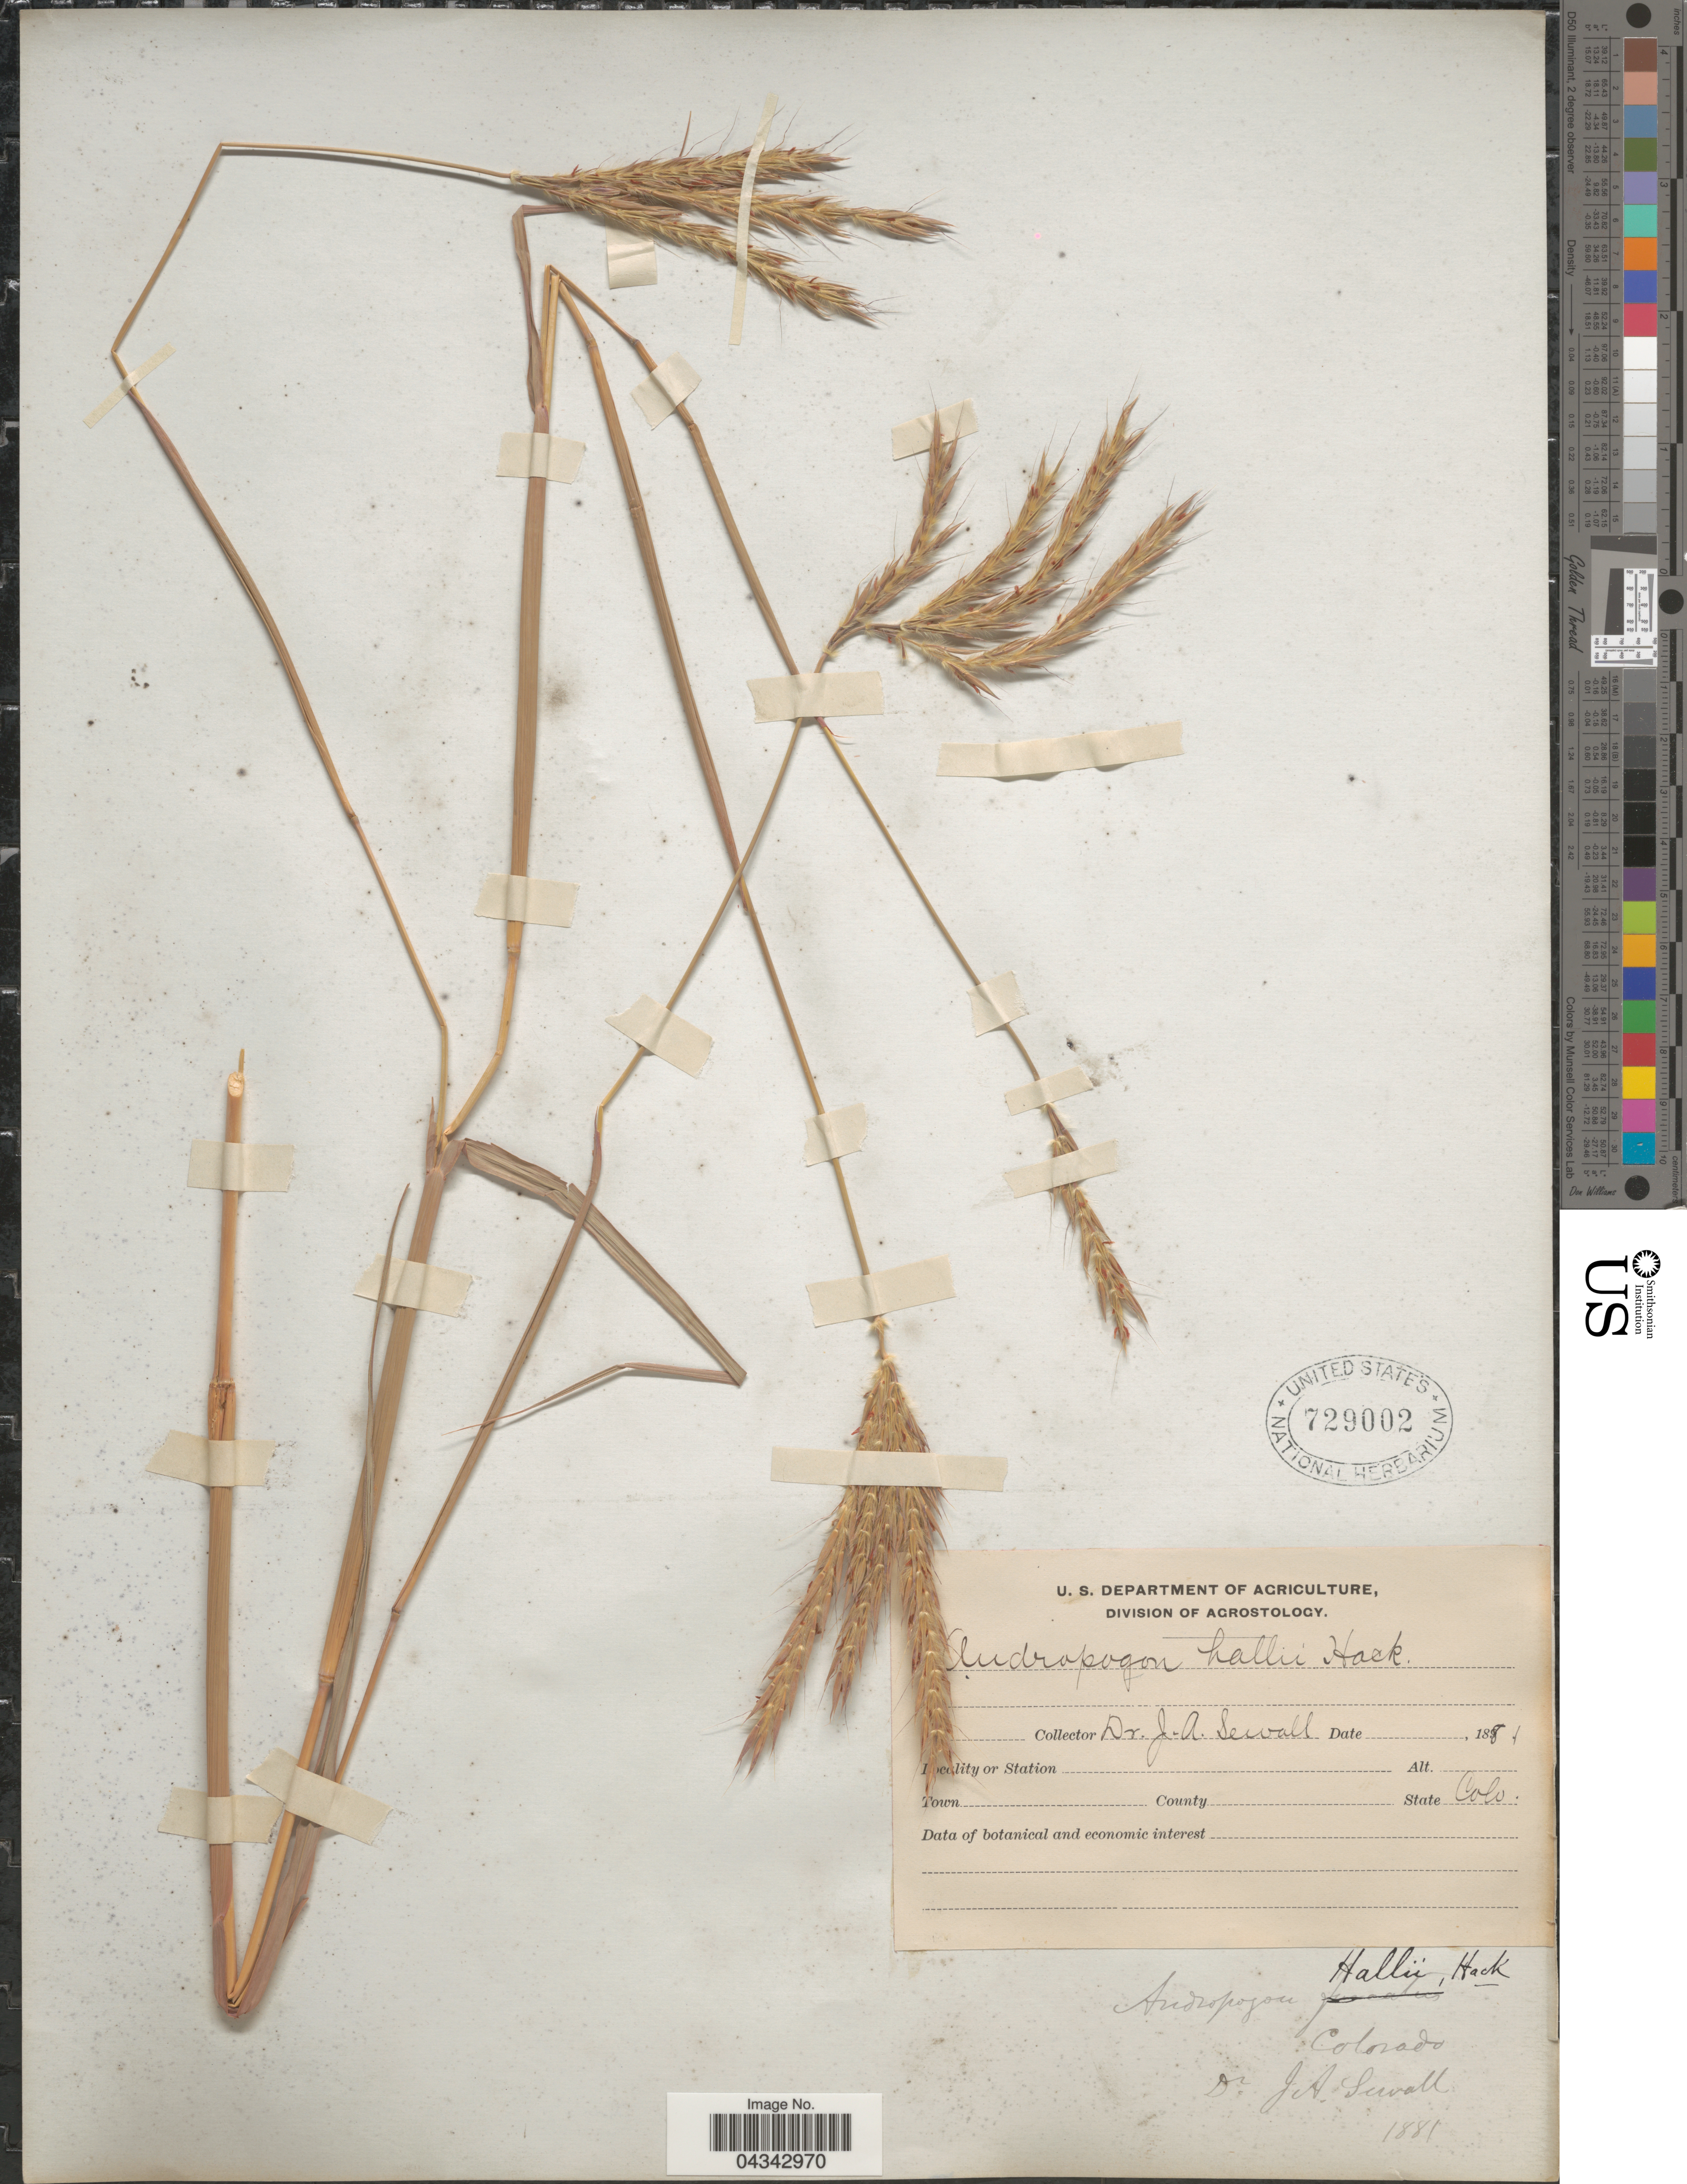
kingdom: Plantae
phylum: Tracheophyta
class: Liliopsida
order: Poales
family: Poaceae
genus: Andropogon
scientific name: Andropogon gerardii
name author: Vitman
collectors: J. Sewall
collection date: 1881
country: United States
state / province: Colorado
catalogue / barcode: US 729002